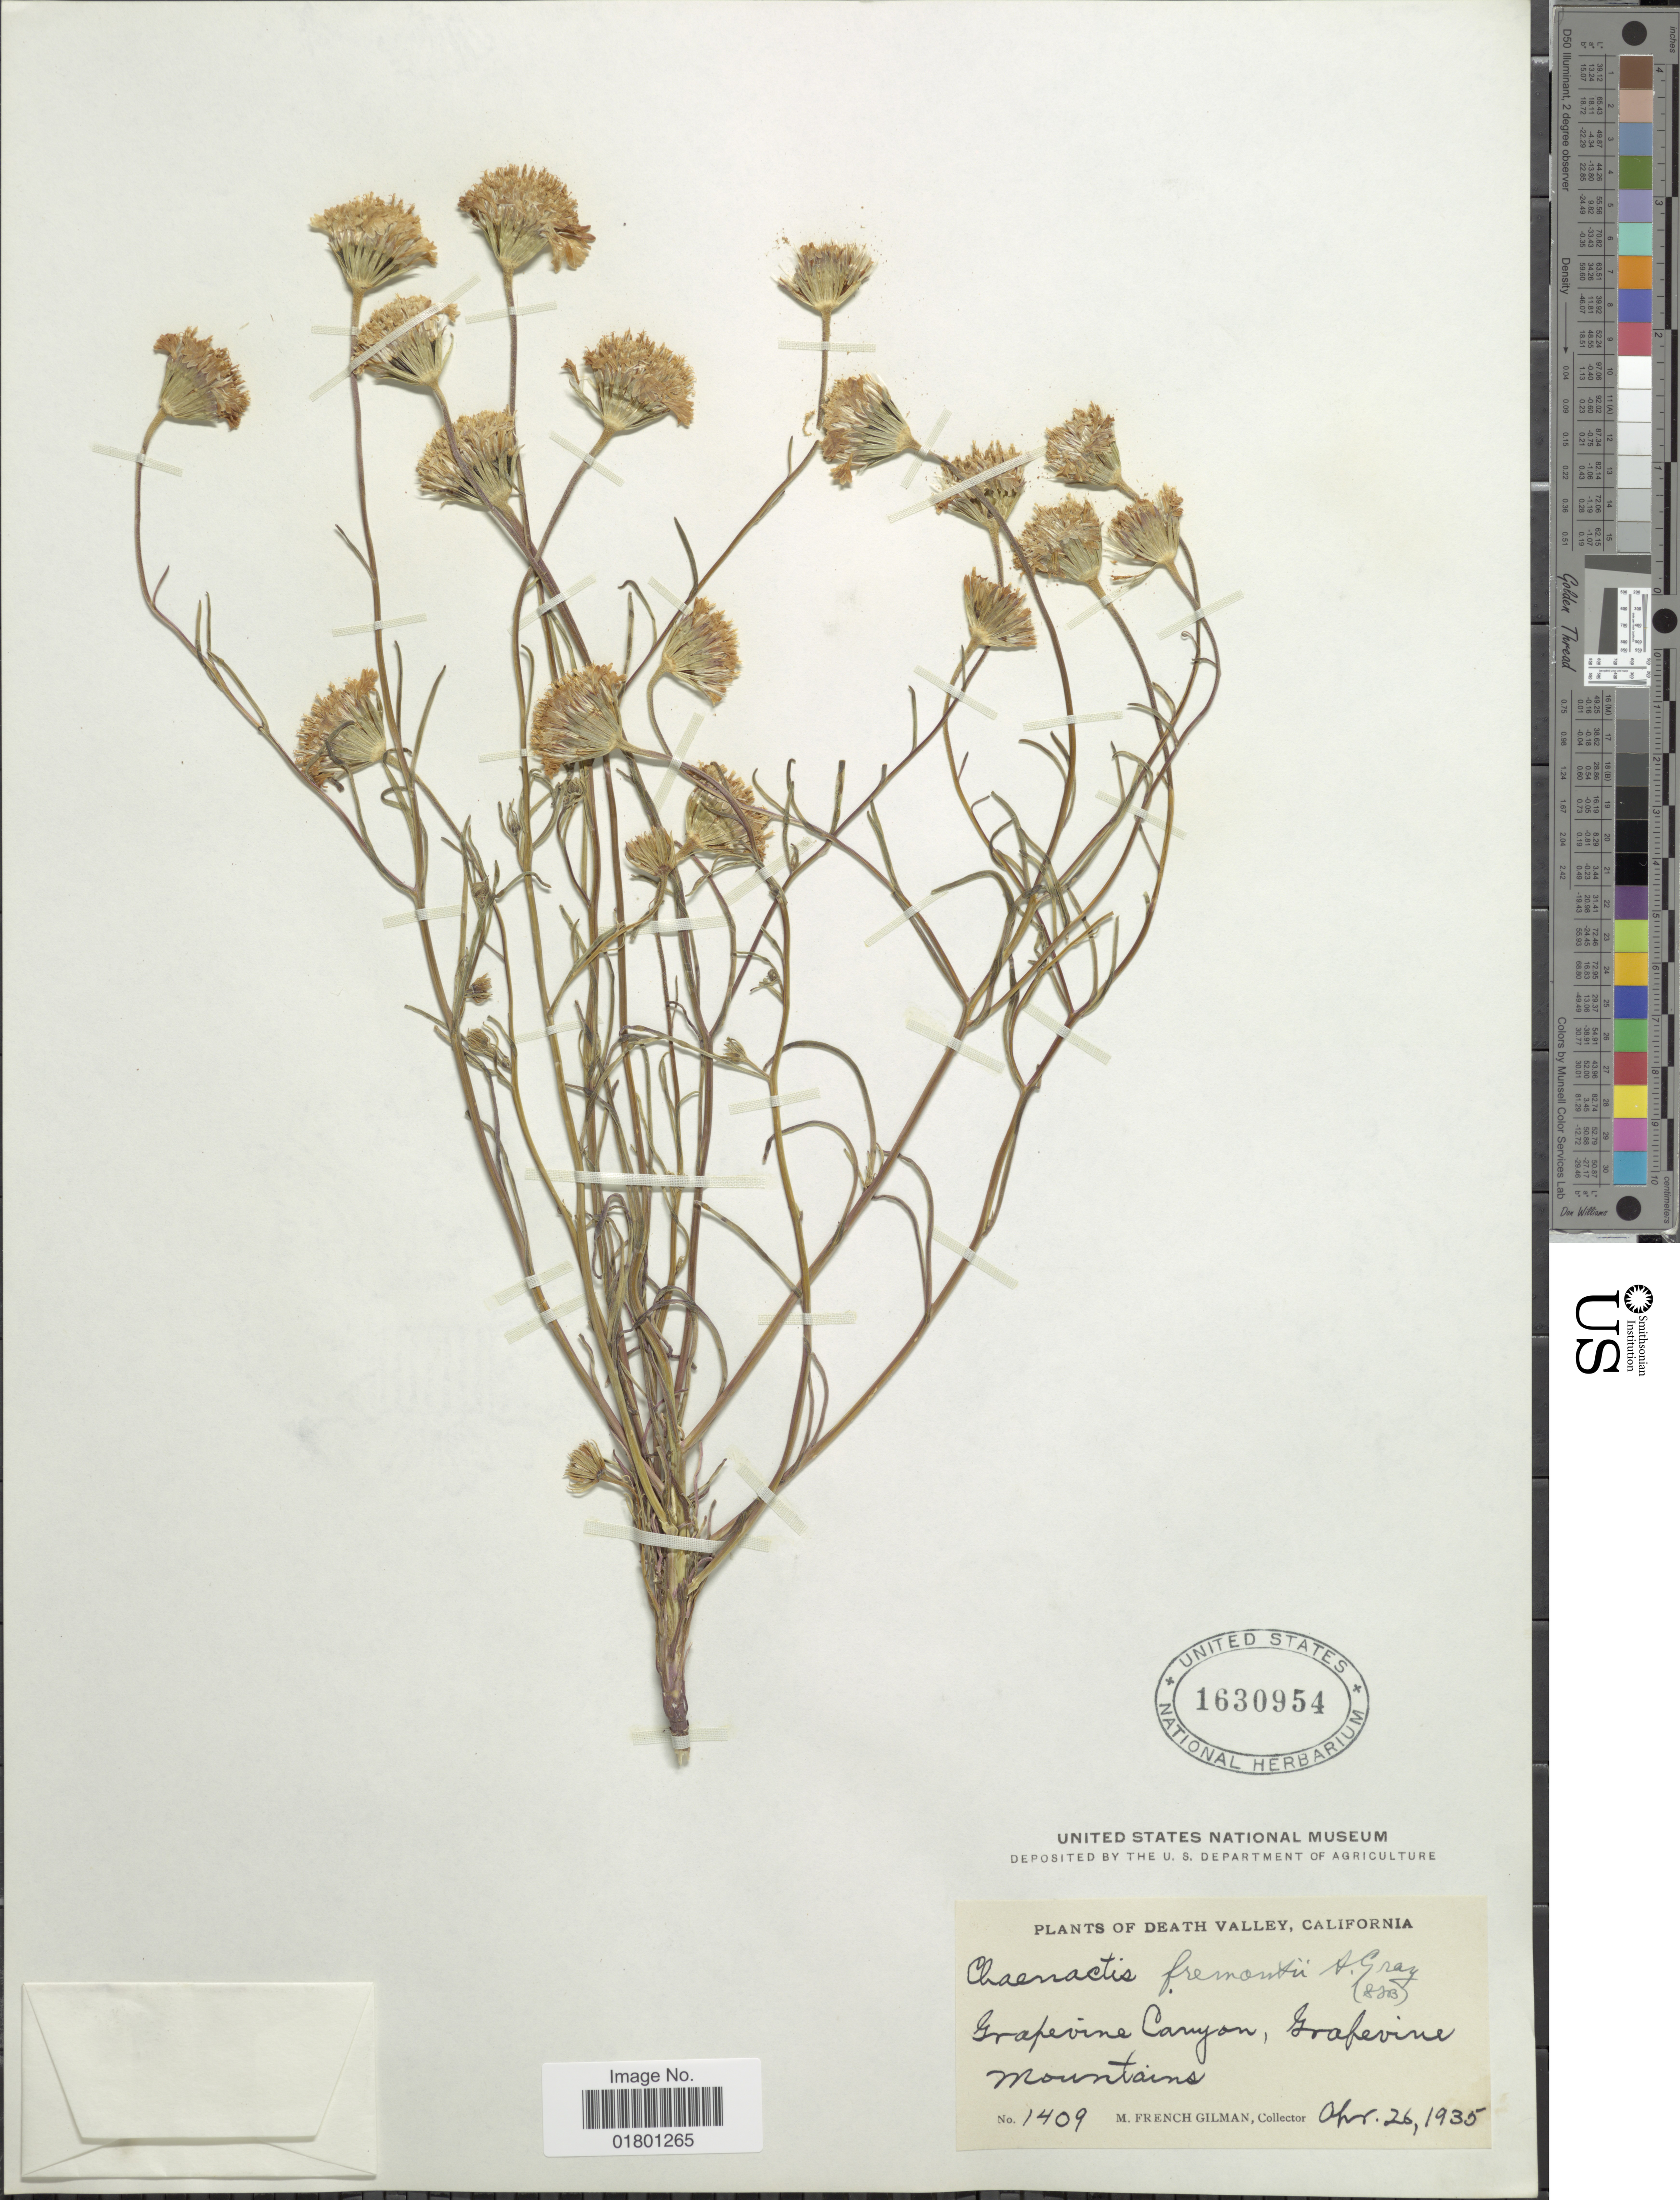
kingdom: Plantae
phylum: Tracheophyta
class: Magnoliopsida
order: Asterales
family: Asteraceae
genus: Chaenactis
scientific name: Chaenactis fremontii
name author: A. Gray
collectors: M. F. Gilman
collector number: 1409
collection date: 1935-04-26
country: United States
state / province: California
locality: Death Valley, Grapevine Canyon, Grapevine Mountains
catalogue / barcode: US 1630954